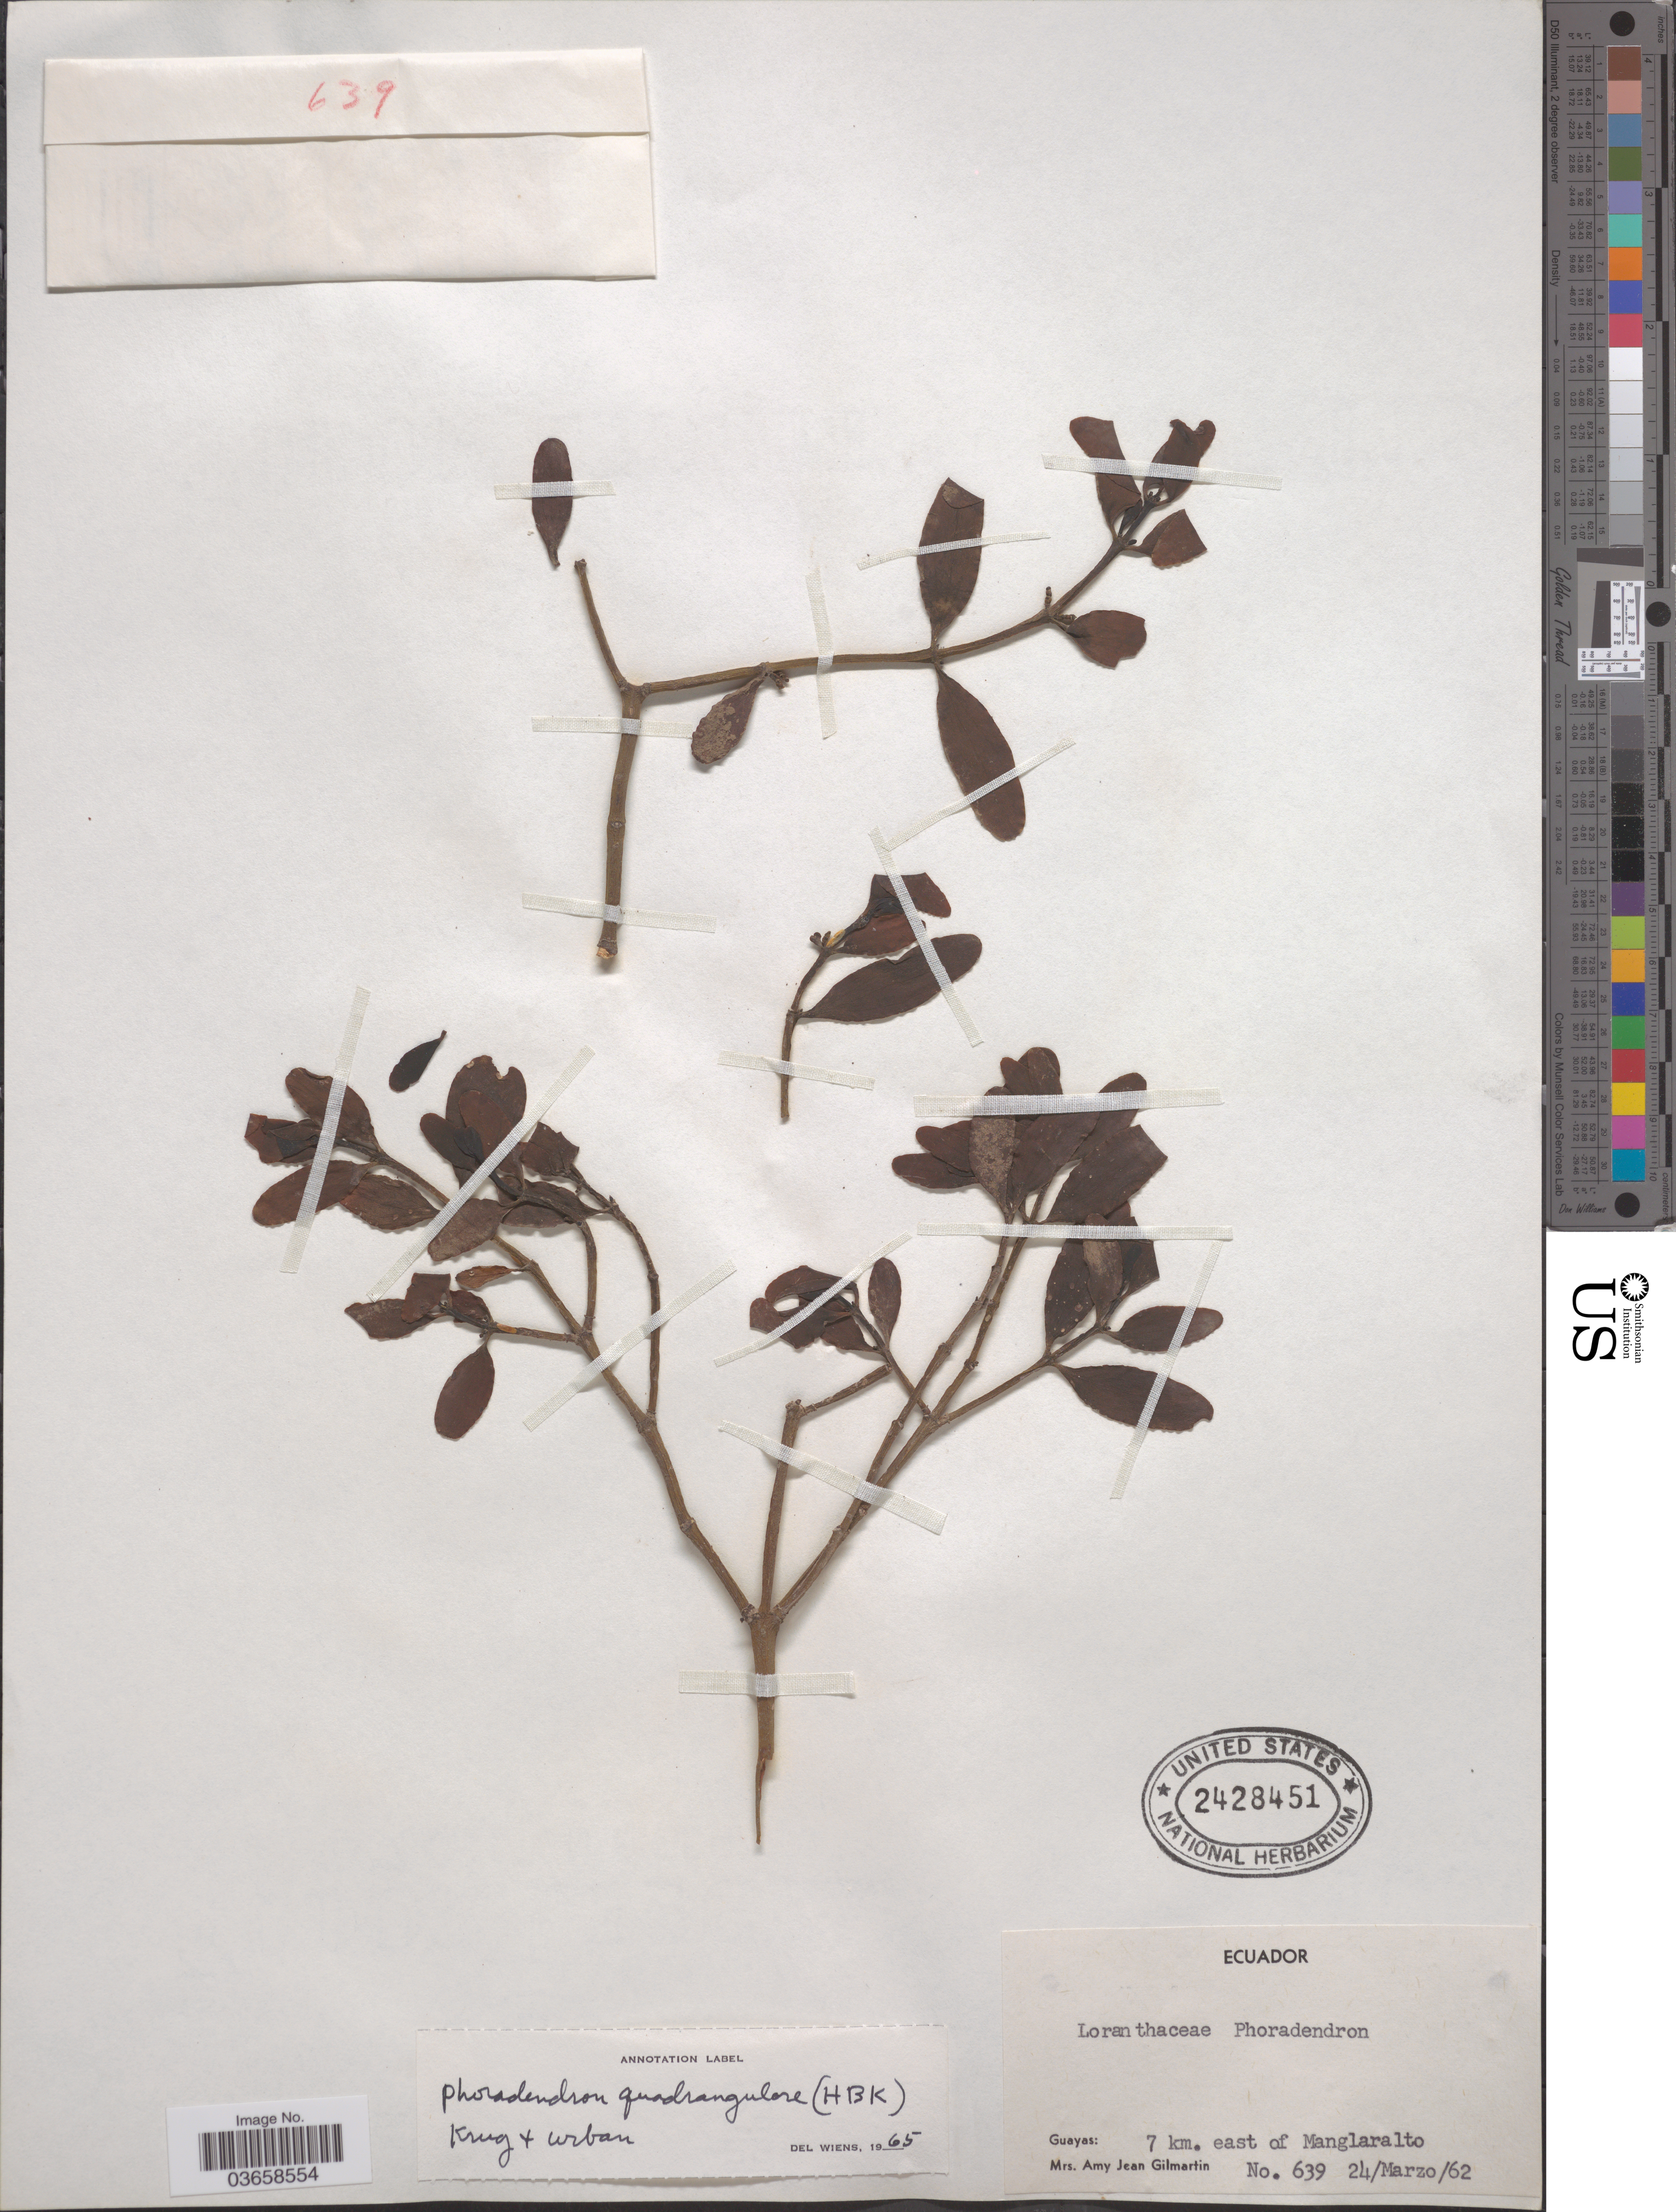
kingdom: Plantae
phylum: Tracheophyta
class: Magnoliopsida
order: Santalales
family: Viscaceae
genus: Phoradendron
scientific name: Phoradendron quadrangulare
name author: (Kunth) Griseb.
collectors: A. Gilmartin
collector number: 639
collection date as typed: Transcribed d/m/y: 24/3/62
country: Ecuador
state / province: Guayas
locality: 7 km. east of Manglaralto.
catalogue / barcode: US 2428451